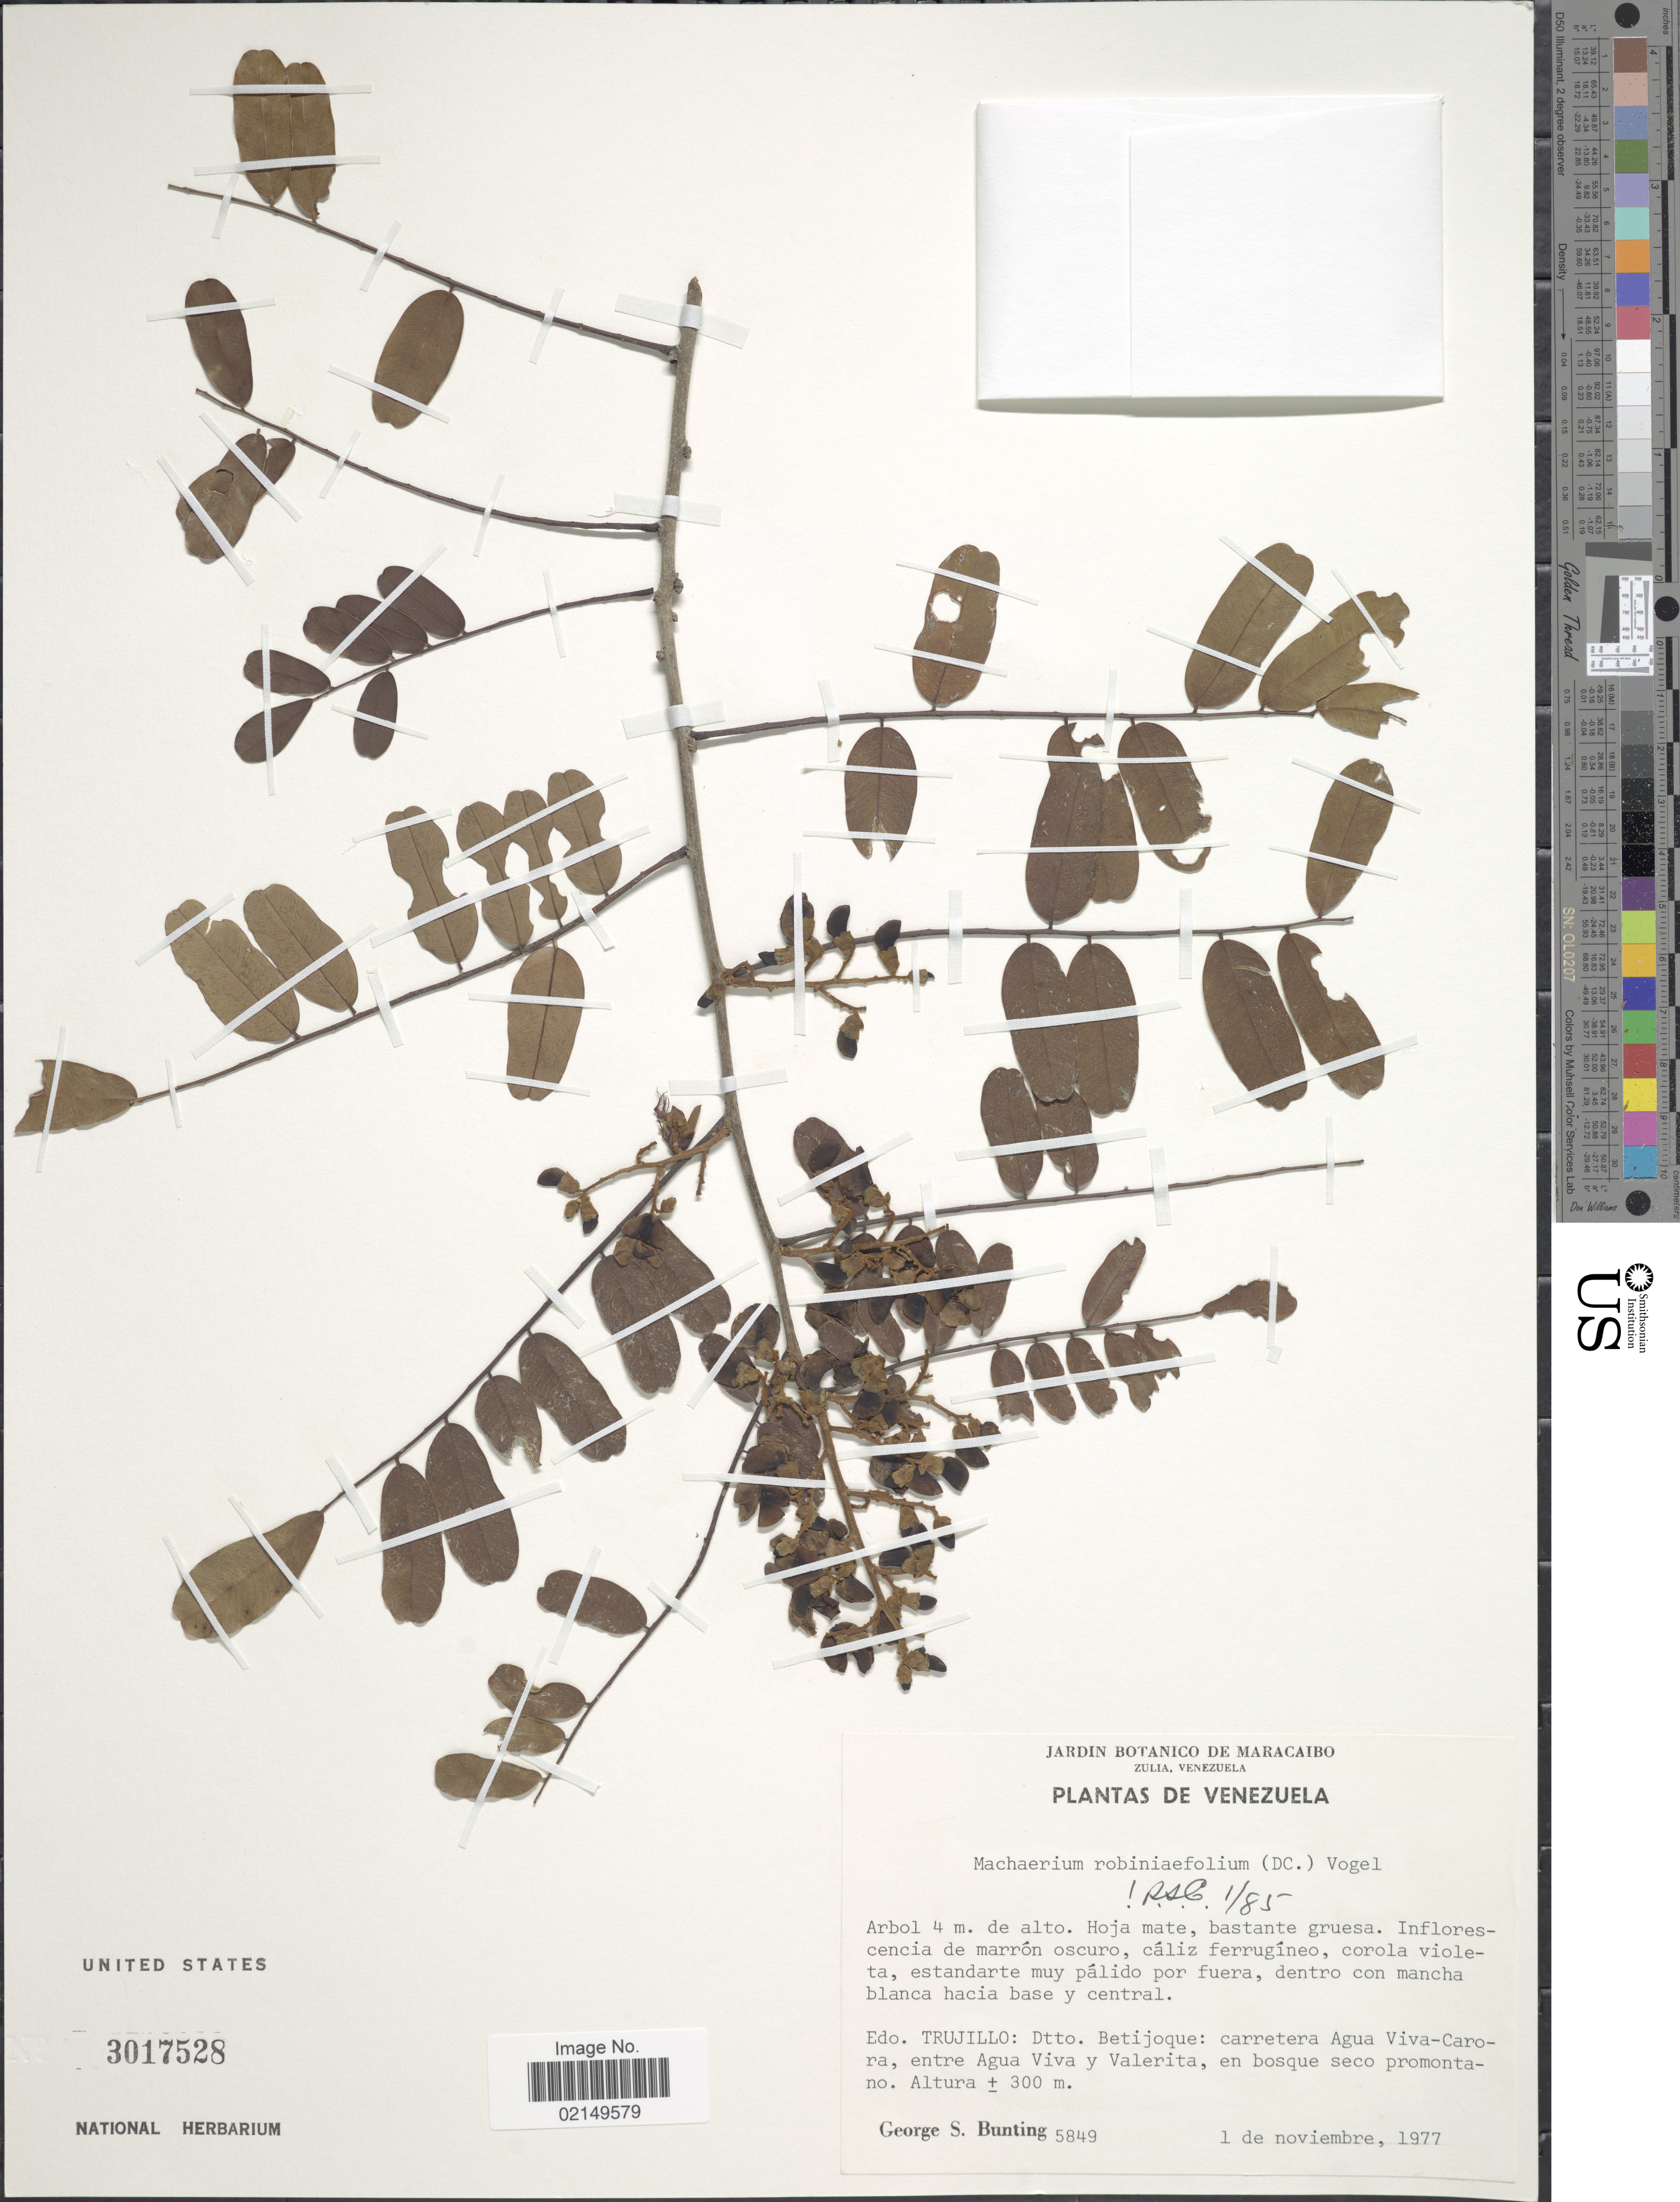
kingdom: Plantae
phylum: Tracheophyta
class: Magnoliopsida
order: Fabales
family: Fabaceae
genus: Machaerium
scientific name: Machaerium robinifolium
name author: (DC.) Vogel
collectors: G. S. Bunting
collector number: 5849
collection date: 1977-11-01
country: Venezuela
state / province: Trujillo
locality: Edo. Trujillo: Dtto. Betijoque: carretera Agua Viva-Carora, entre Agua Viva y Valerita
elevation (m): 300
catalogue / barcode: US 3017528